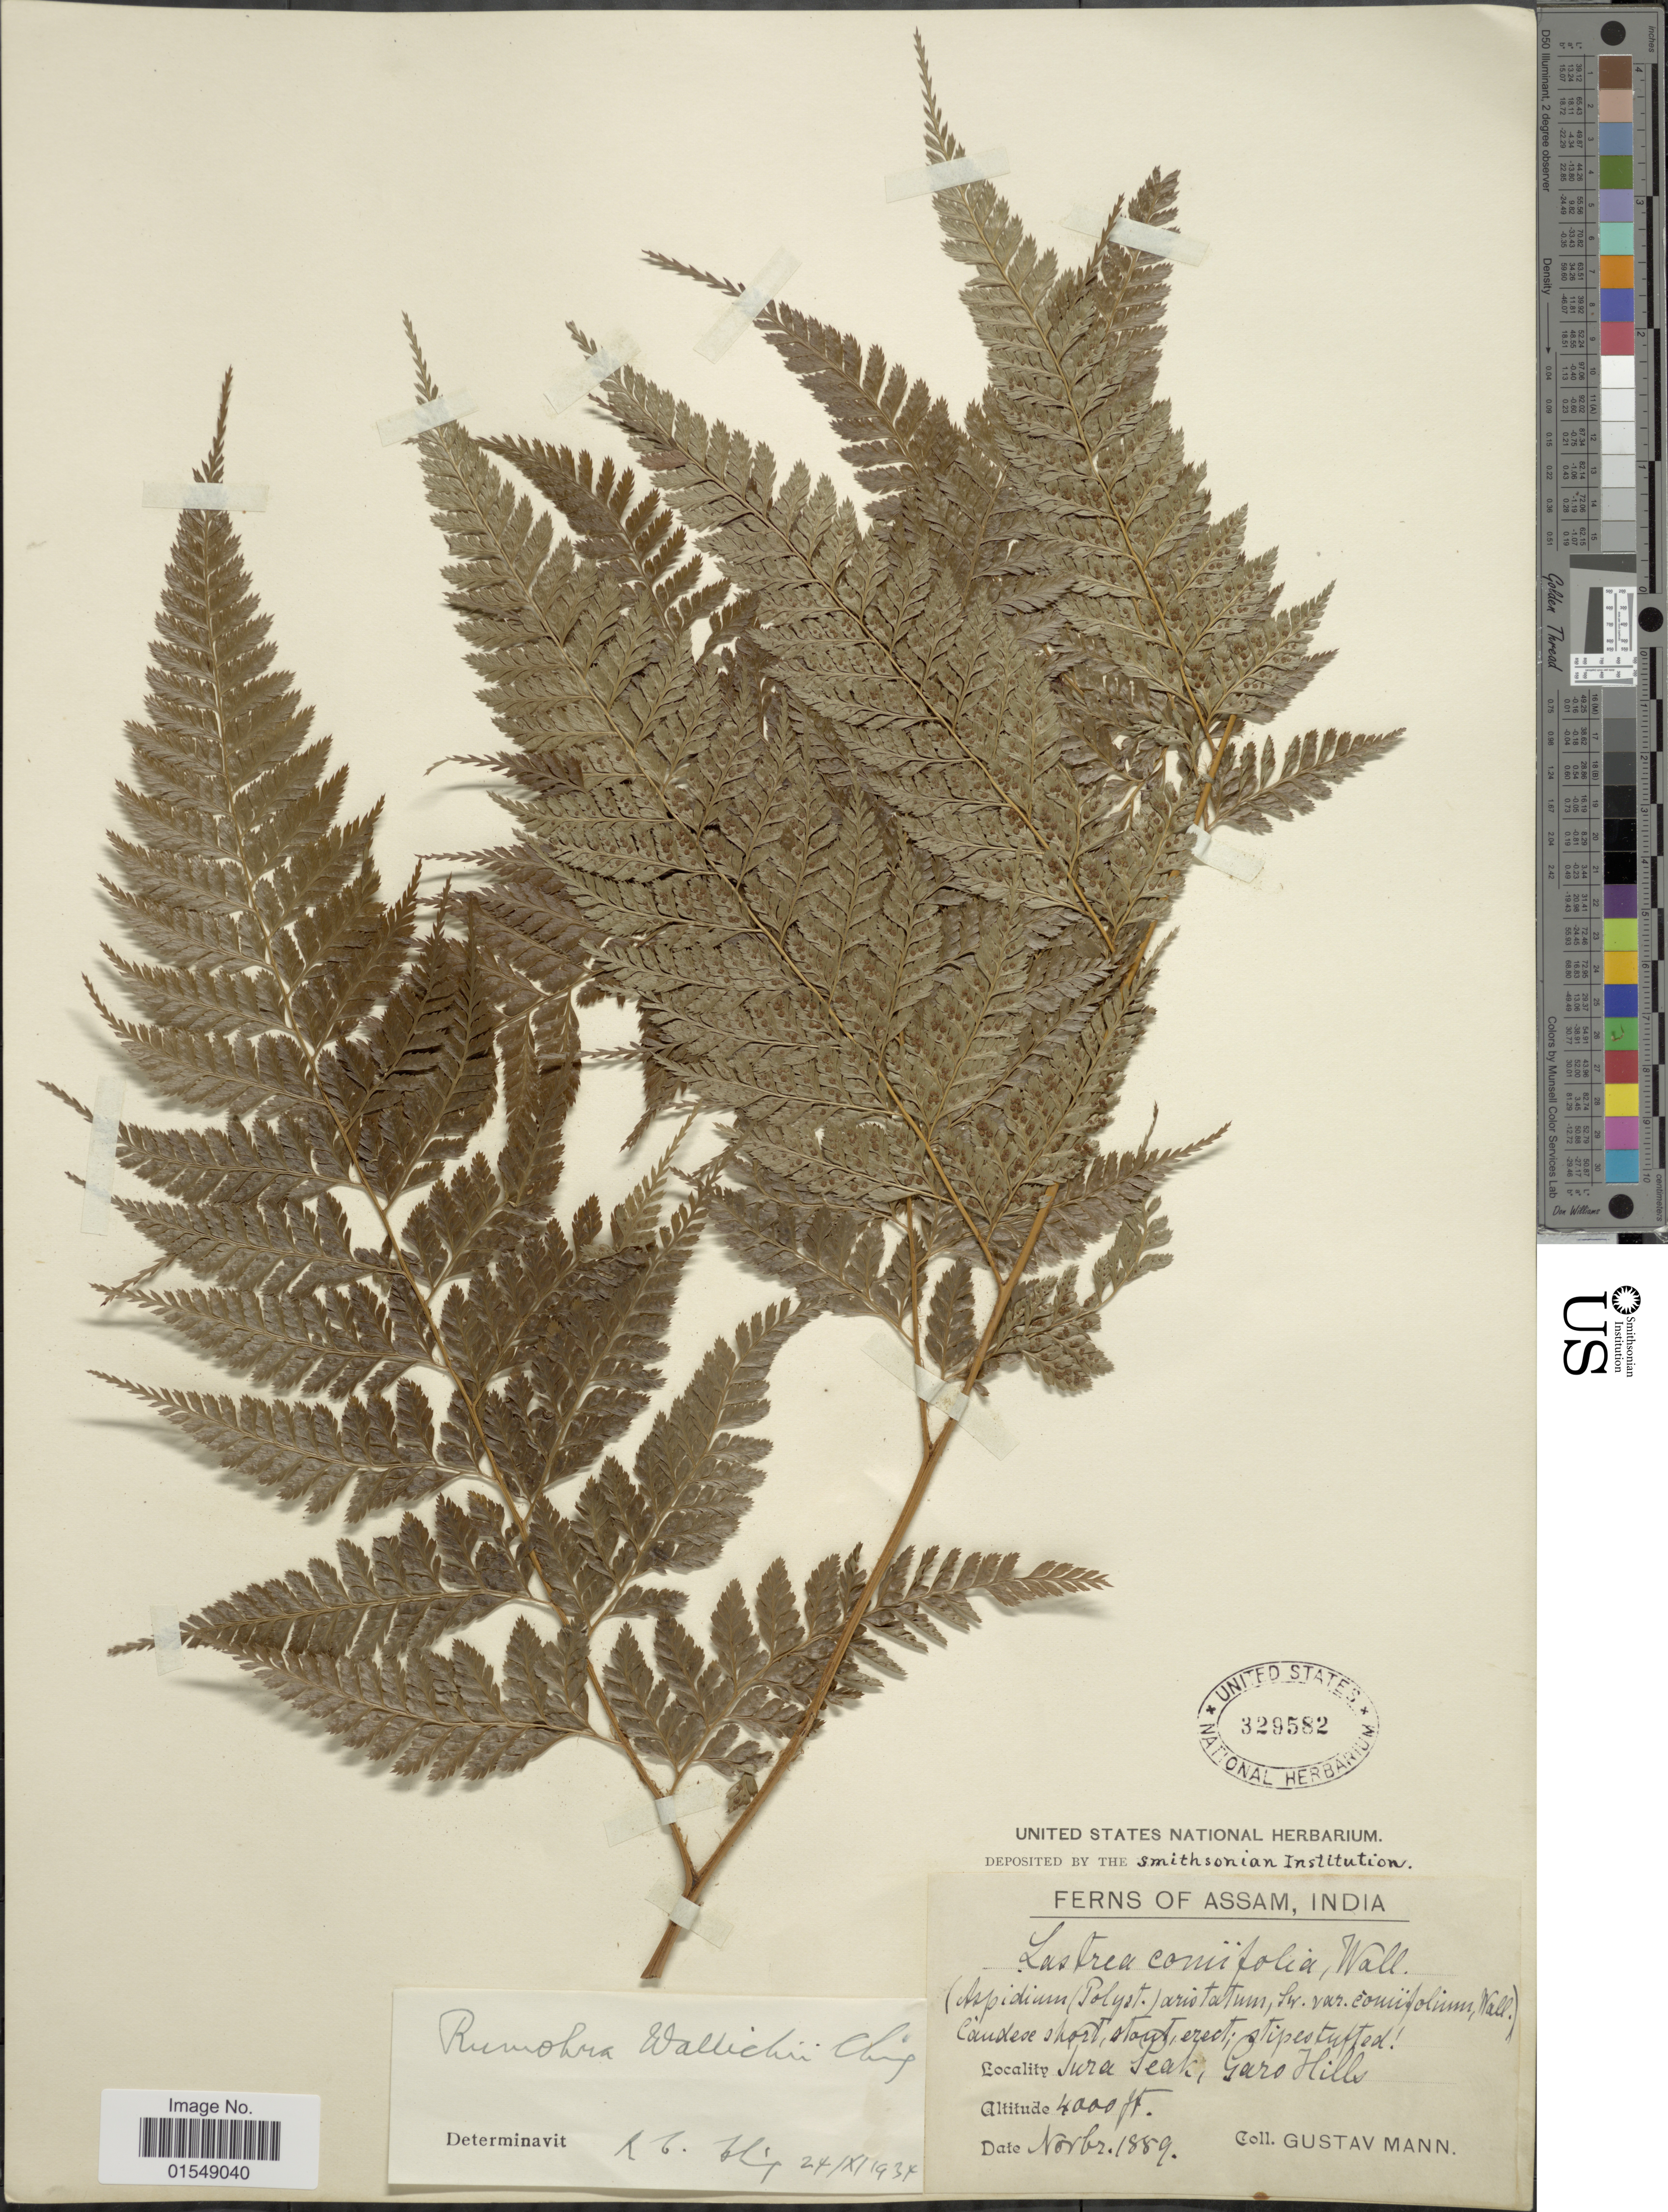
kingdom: Plantae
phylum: Tracheophyta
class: Polypodiopsida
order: Polypodiales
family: Dryopteridaceae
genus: Arachniodes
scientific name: Arachniodes coniifolia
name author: (T. Moore) Ching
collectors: G. Mann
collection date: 1889-11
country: India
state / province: Meghalaya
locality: Assam, Tura Peak, Garo Hills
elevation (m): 1219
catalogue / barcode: US 329582